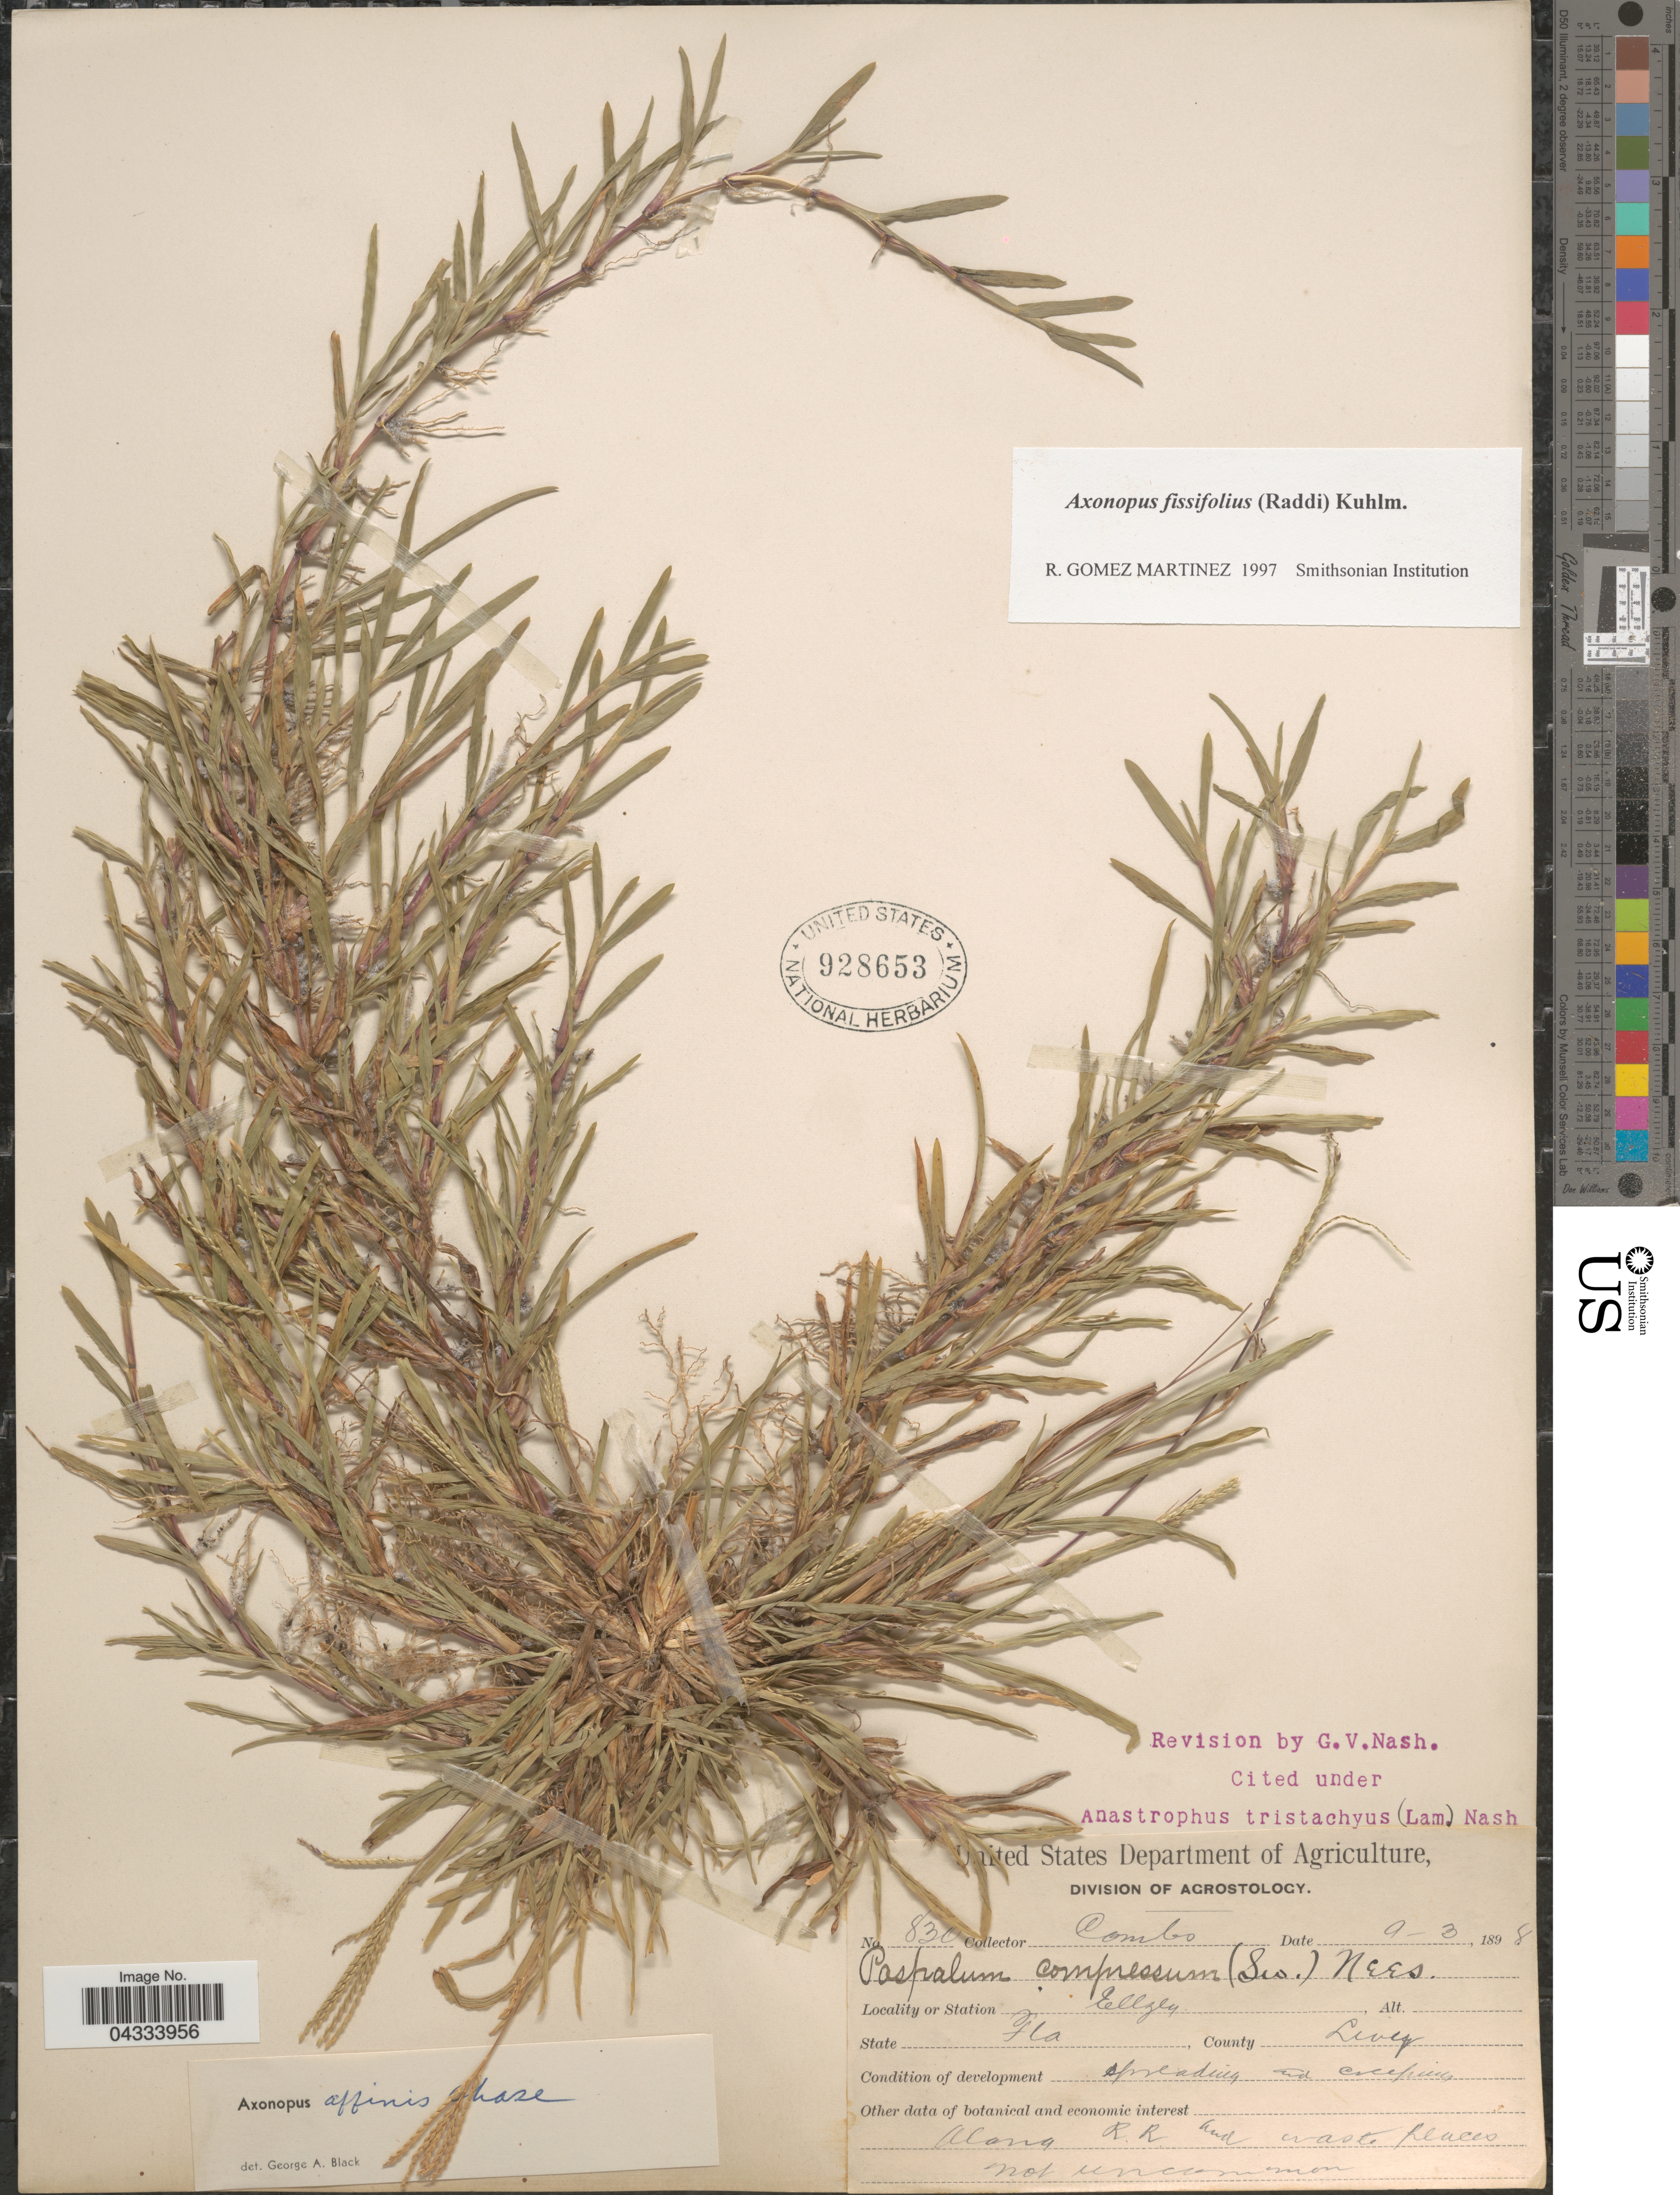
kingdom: Plantae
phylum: Tracheophyta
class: Liliopsida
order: Poales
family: Poaceae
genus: Axonopus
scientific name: Axonopus fissifolius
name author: (Raddi) Kuhlm.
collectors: -. Combs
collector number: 830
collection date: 1898-09-03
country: United States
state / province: Florida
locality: Eellzey. County Levy. Along RR.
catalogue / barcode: US 928653